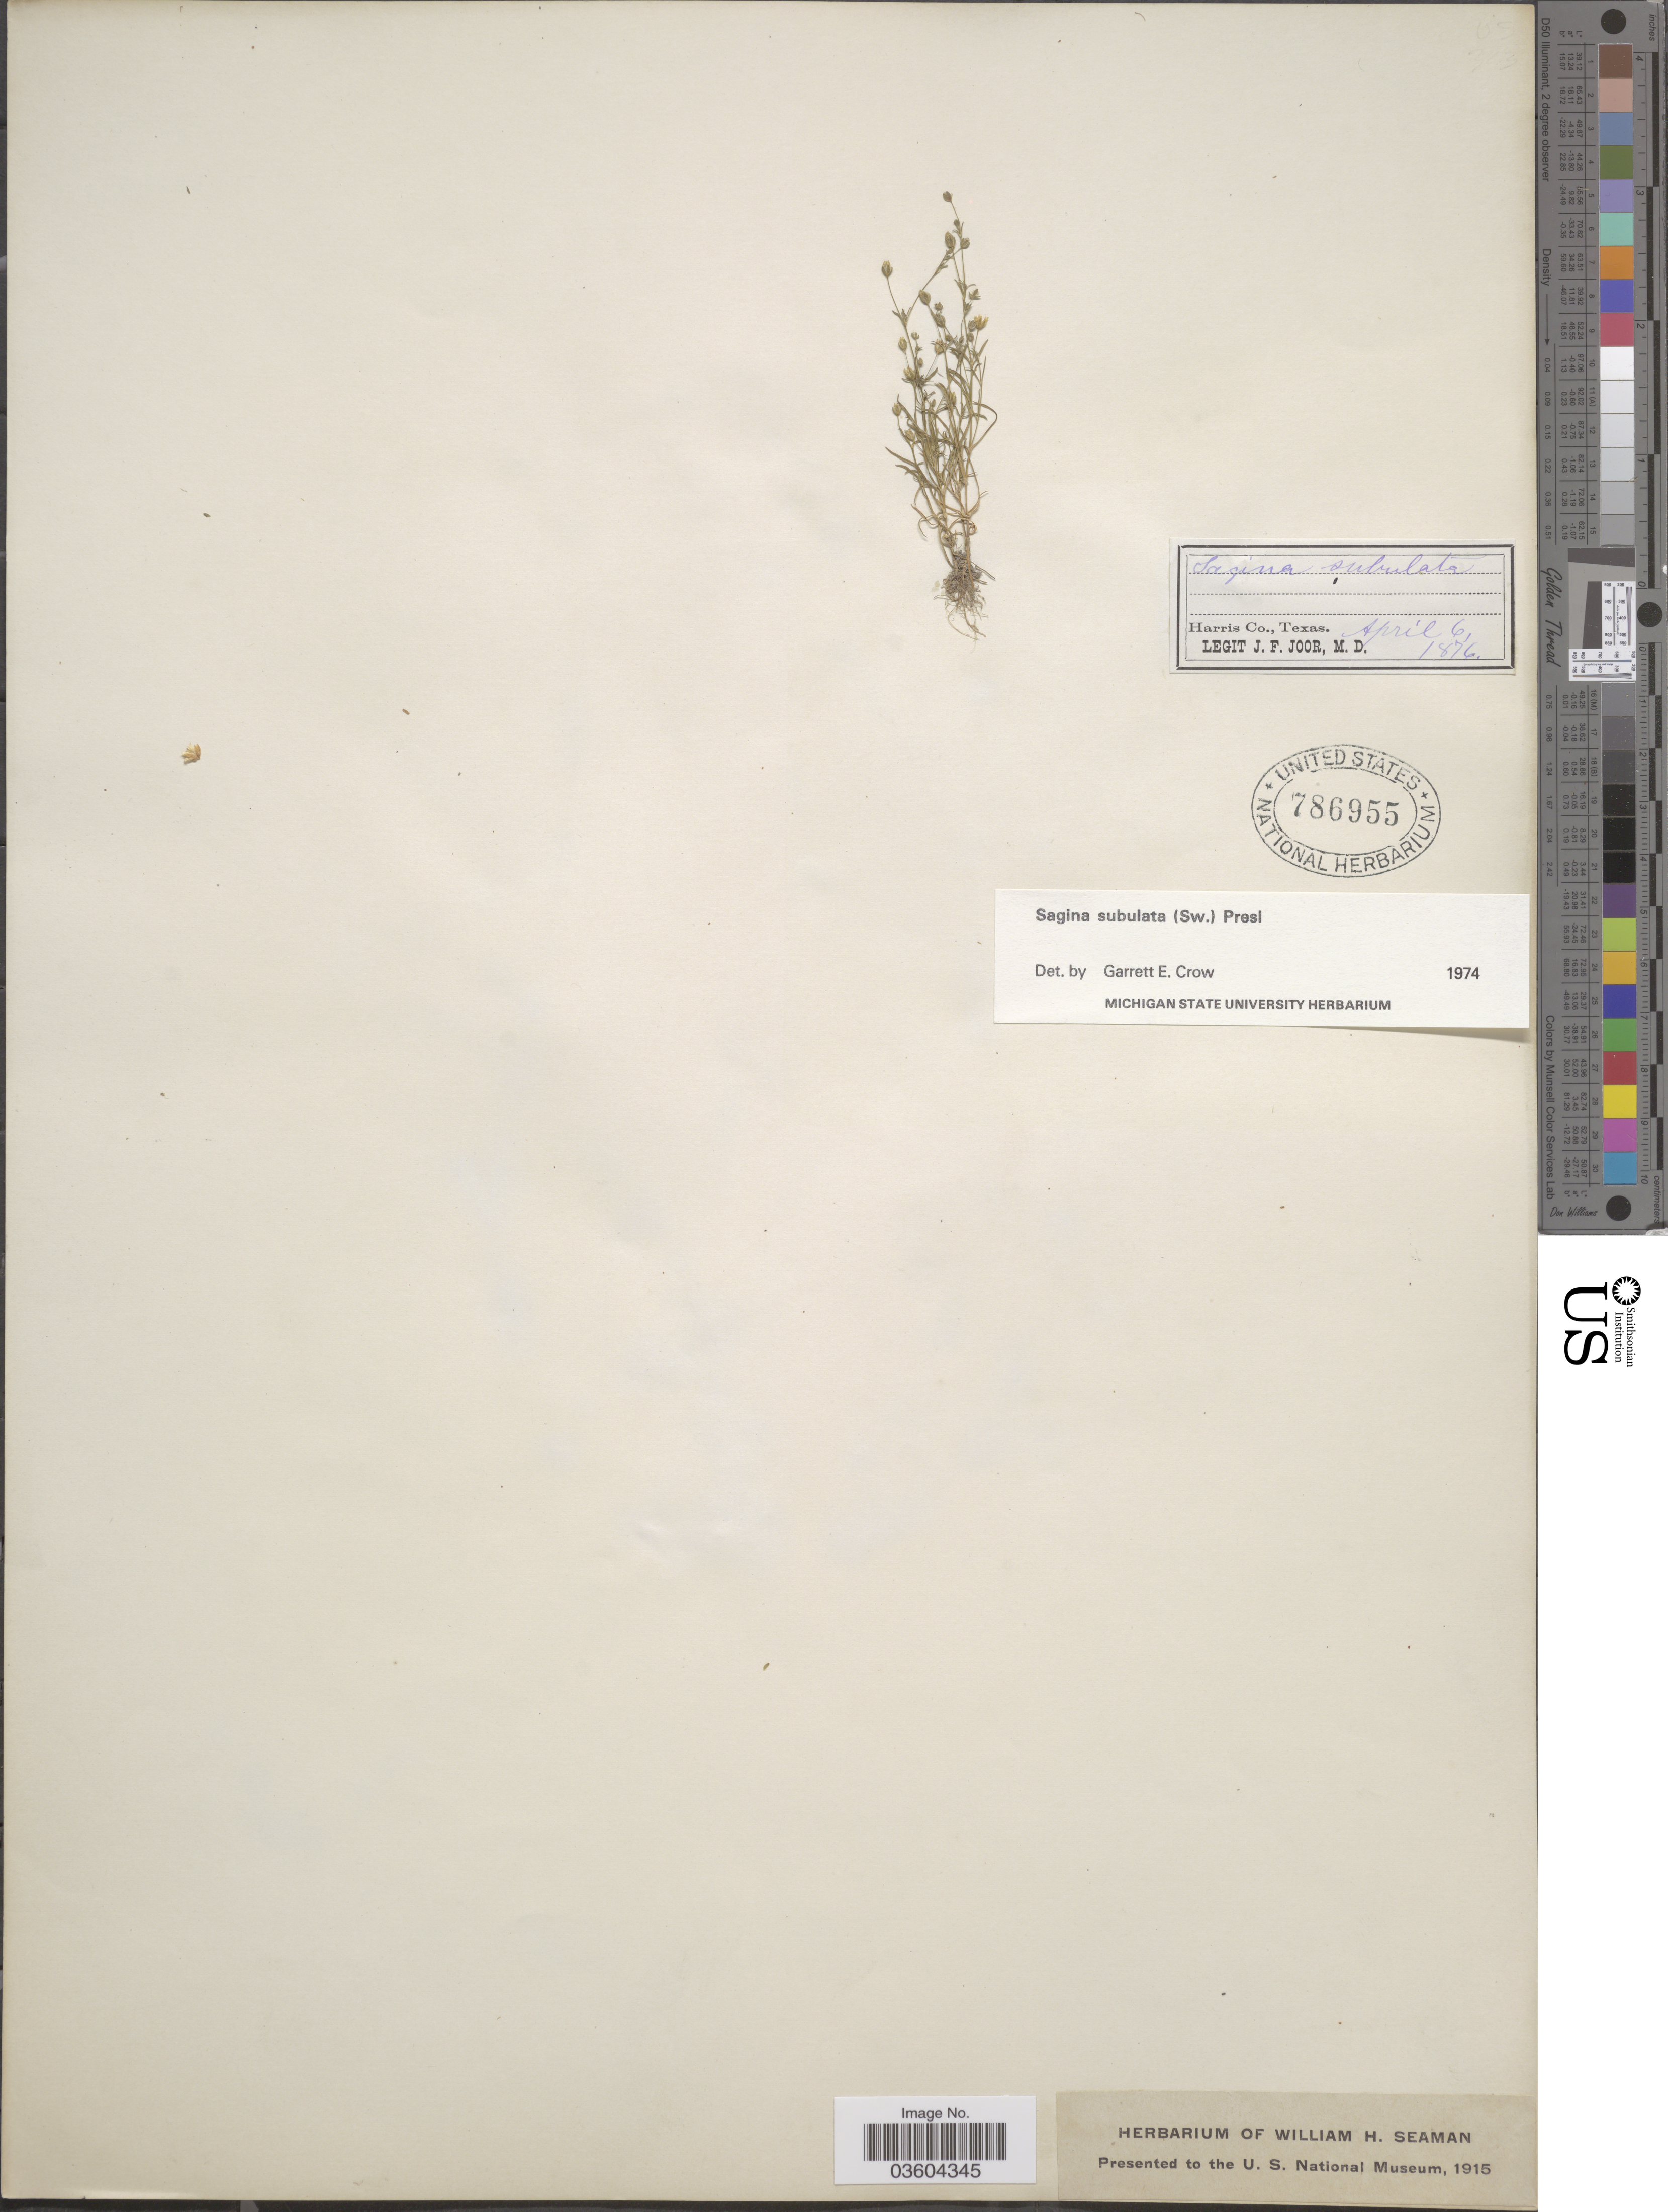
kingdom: Plantae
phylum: Tracheophyta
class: Magnoliopsida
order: Caryophyllales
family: Caryophyllaceae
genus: Sagina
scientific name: Sagina subulata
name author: (Sw.) C. Presl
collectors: J. F. Joor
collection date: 1876-04-06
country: United States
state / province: Texas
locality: Harris Co.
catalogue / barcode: US 786955